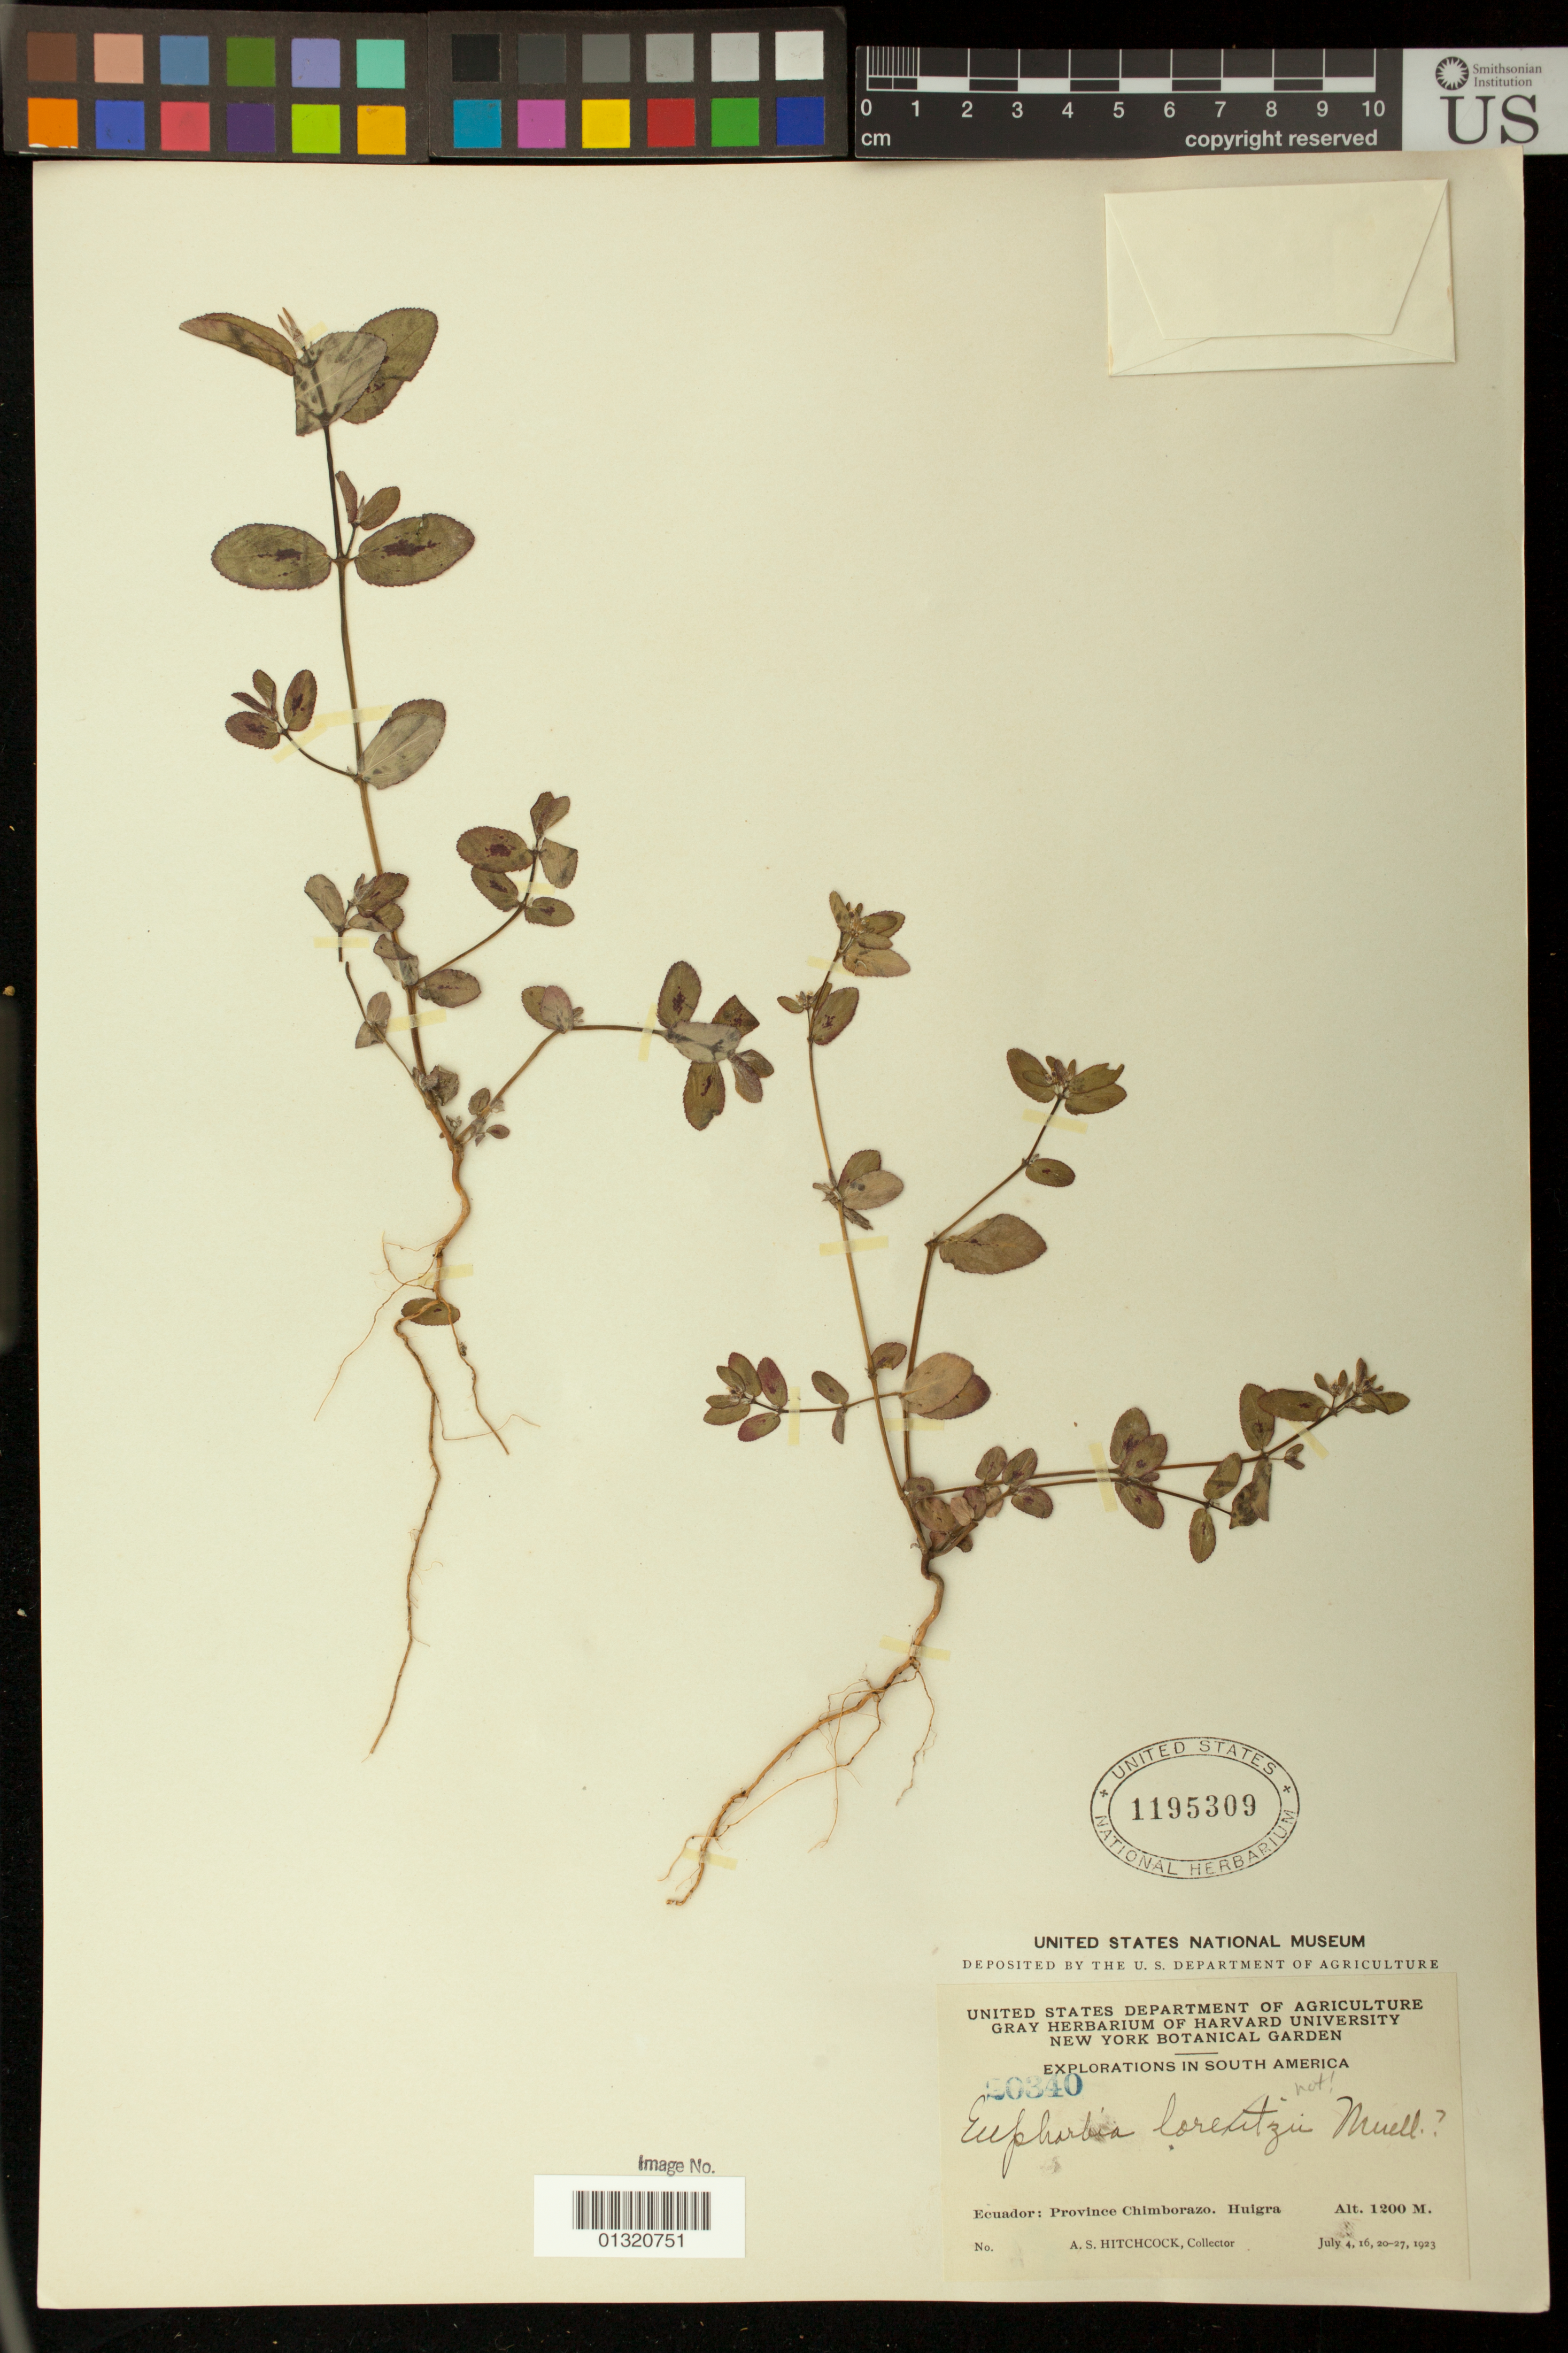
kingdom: Plantae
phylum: Tracheophyta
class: Magnoliopsida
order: Malpighiales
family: Euphorbiaceae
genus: Euphorbia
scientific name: Euphorbia sp.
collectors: A. S. Hitchcock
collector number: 20340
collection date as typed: July 4, 16, 20-27, 1923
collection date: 1923-07-04/1923-07-27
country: Ecuador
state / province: Chimborazo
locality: Huigra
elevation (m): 1200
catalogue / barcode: US 1195309